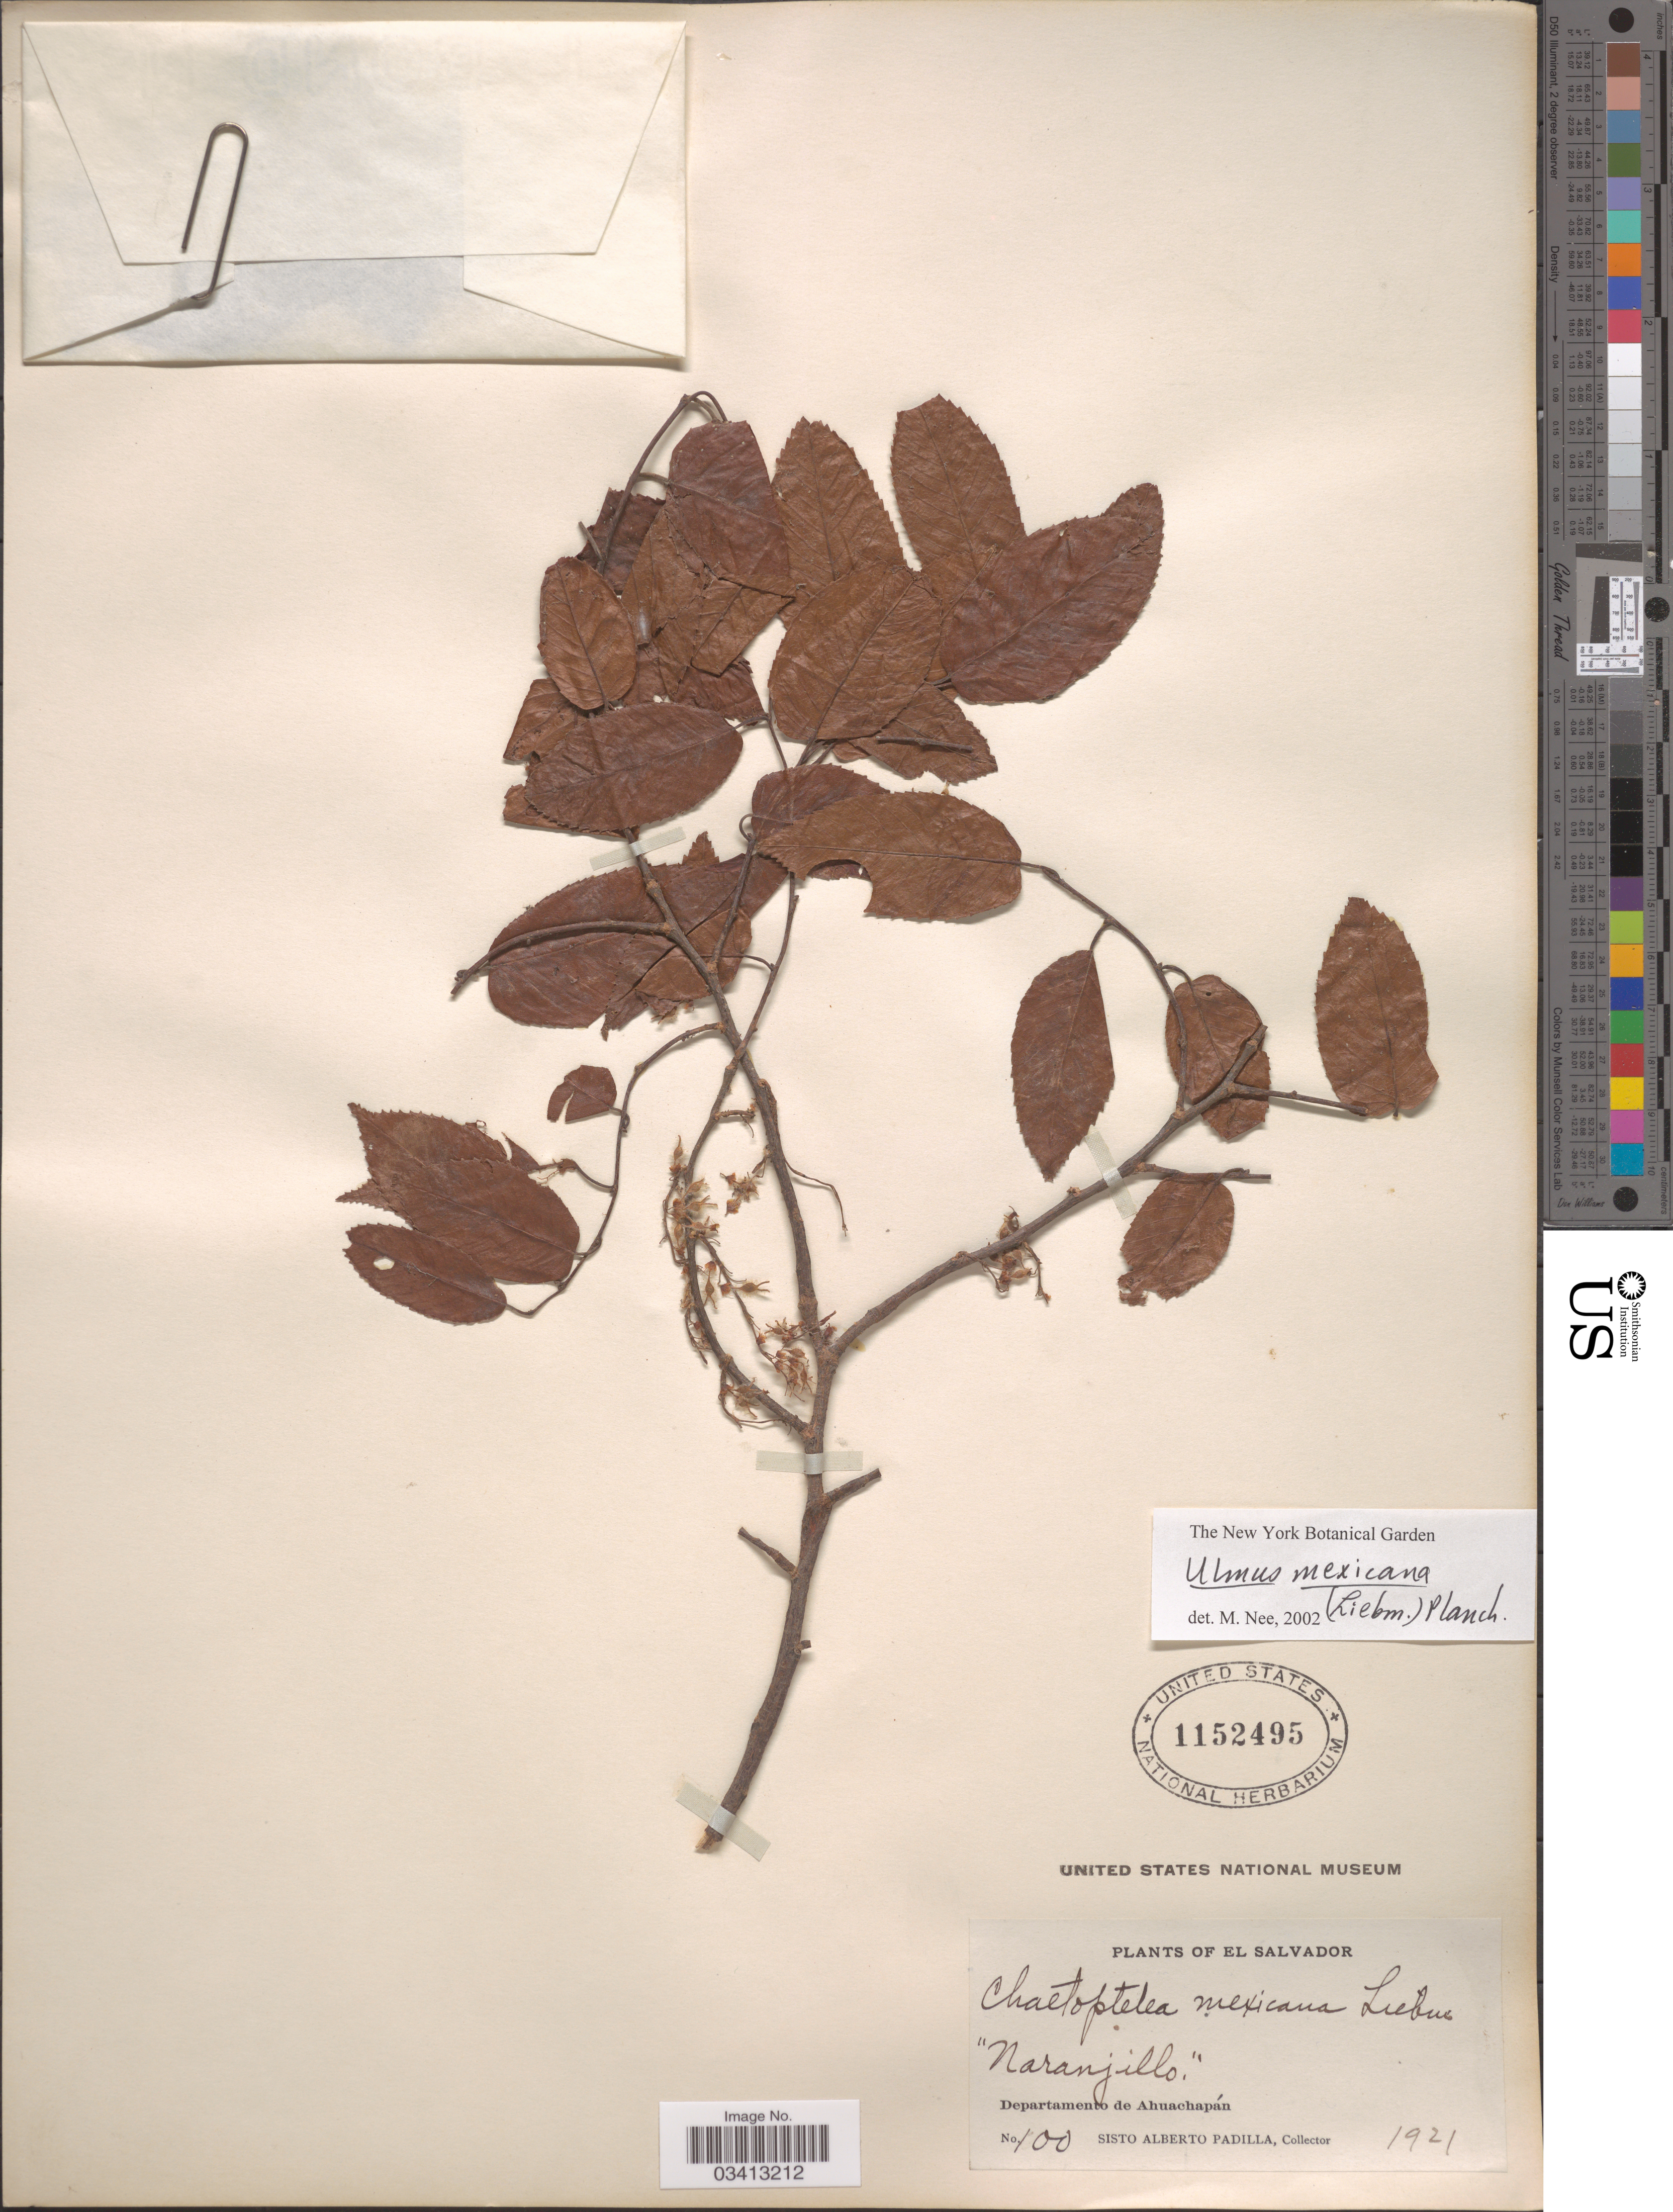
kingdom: Plantae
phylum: Tracheophyta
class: Magnoliopsida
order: Rosales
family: Ulmaceae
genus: Ulmus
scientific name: Ulmus mexicana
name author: (Liebm.) Planch.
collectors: S. A. Padilla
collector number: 100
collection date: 1921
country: El Salvador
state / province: Ahuachapan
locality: Departamento de Ahuachapán.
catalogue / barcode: US 1152495